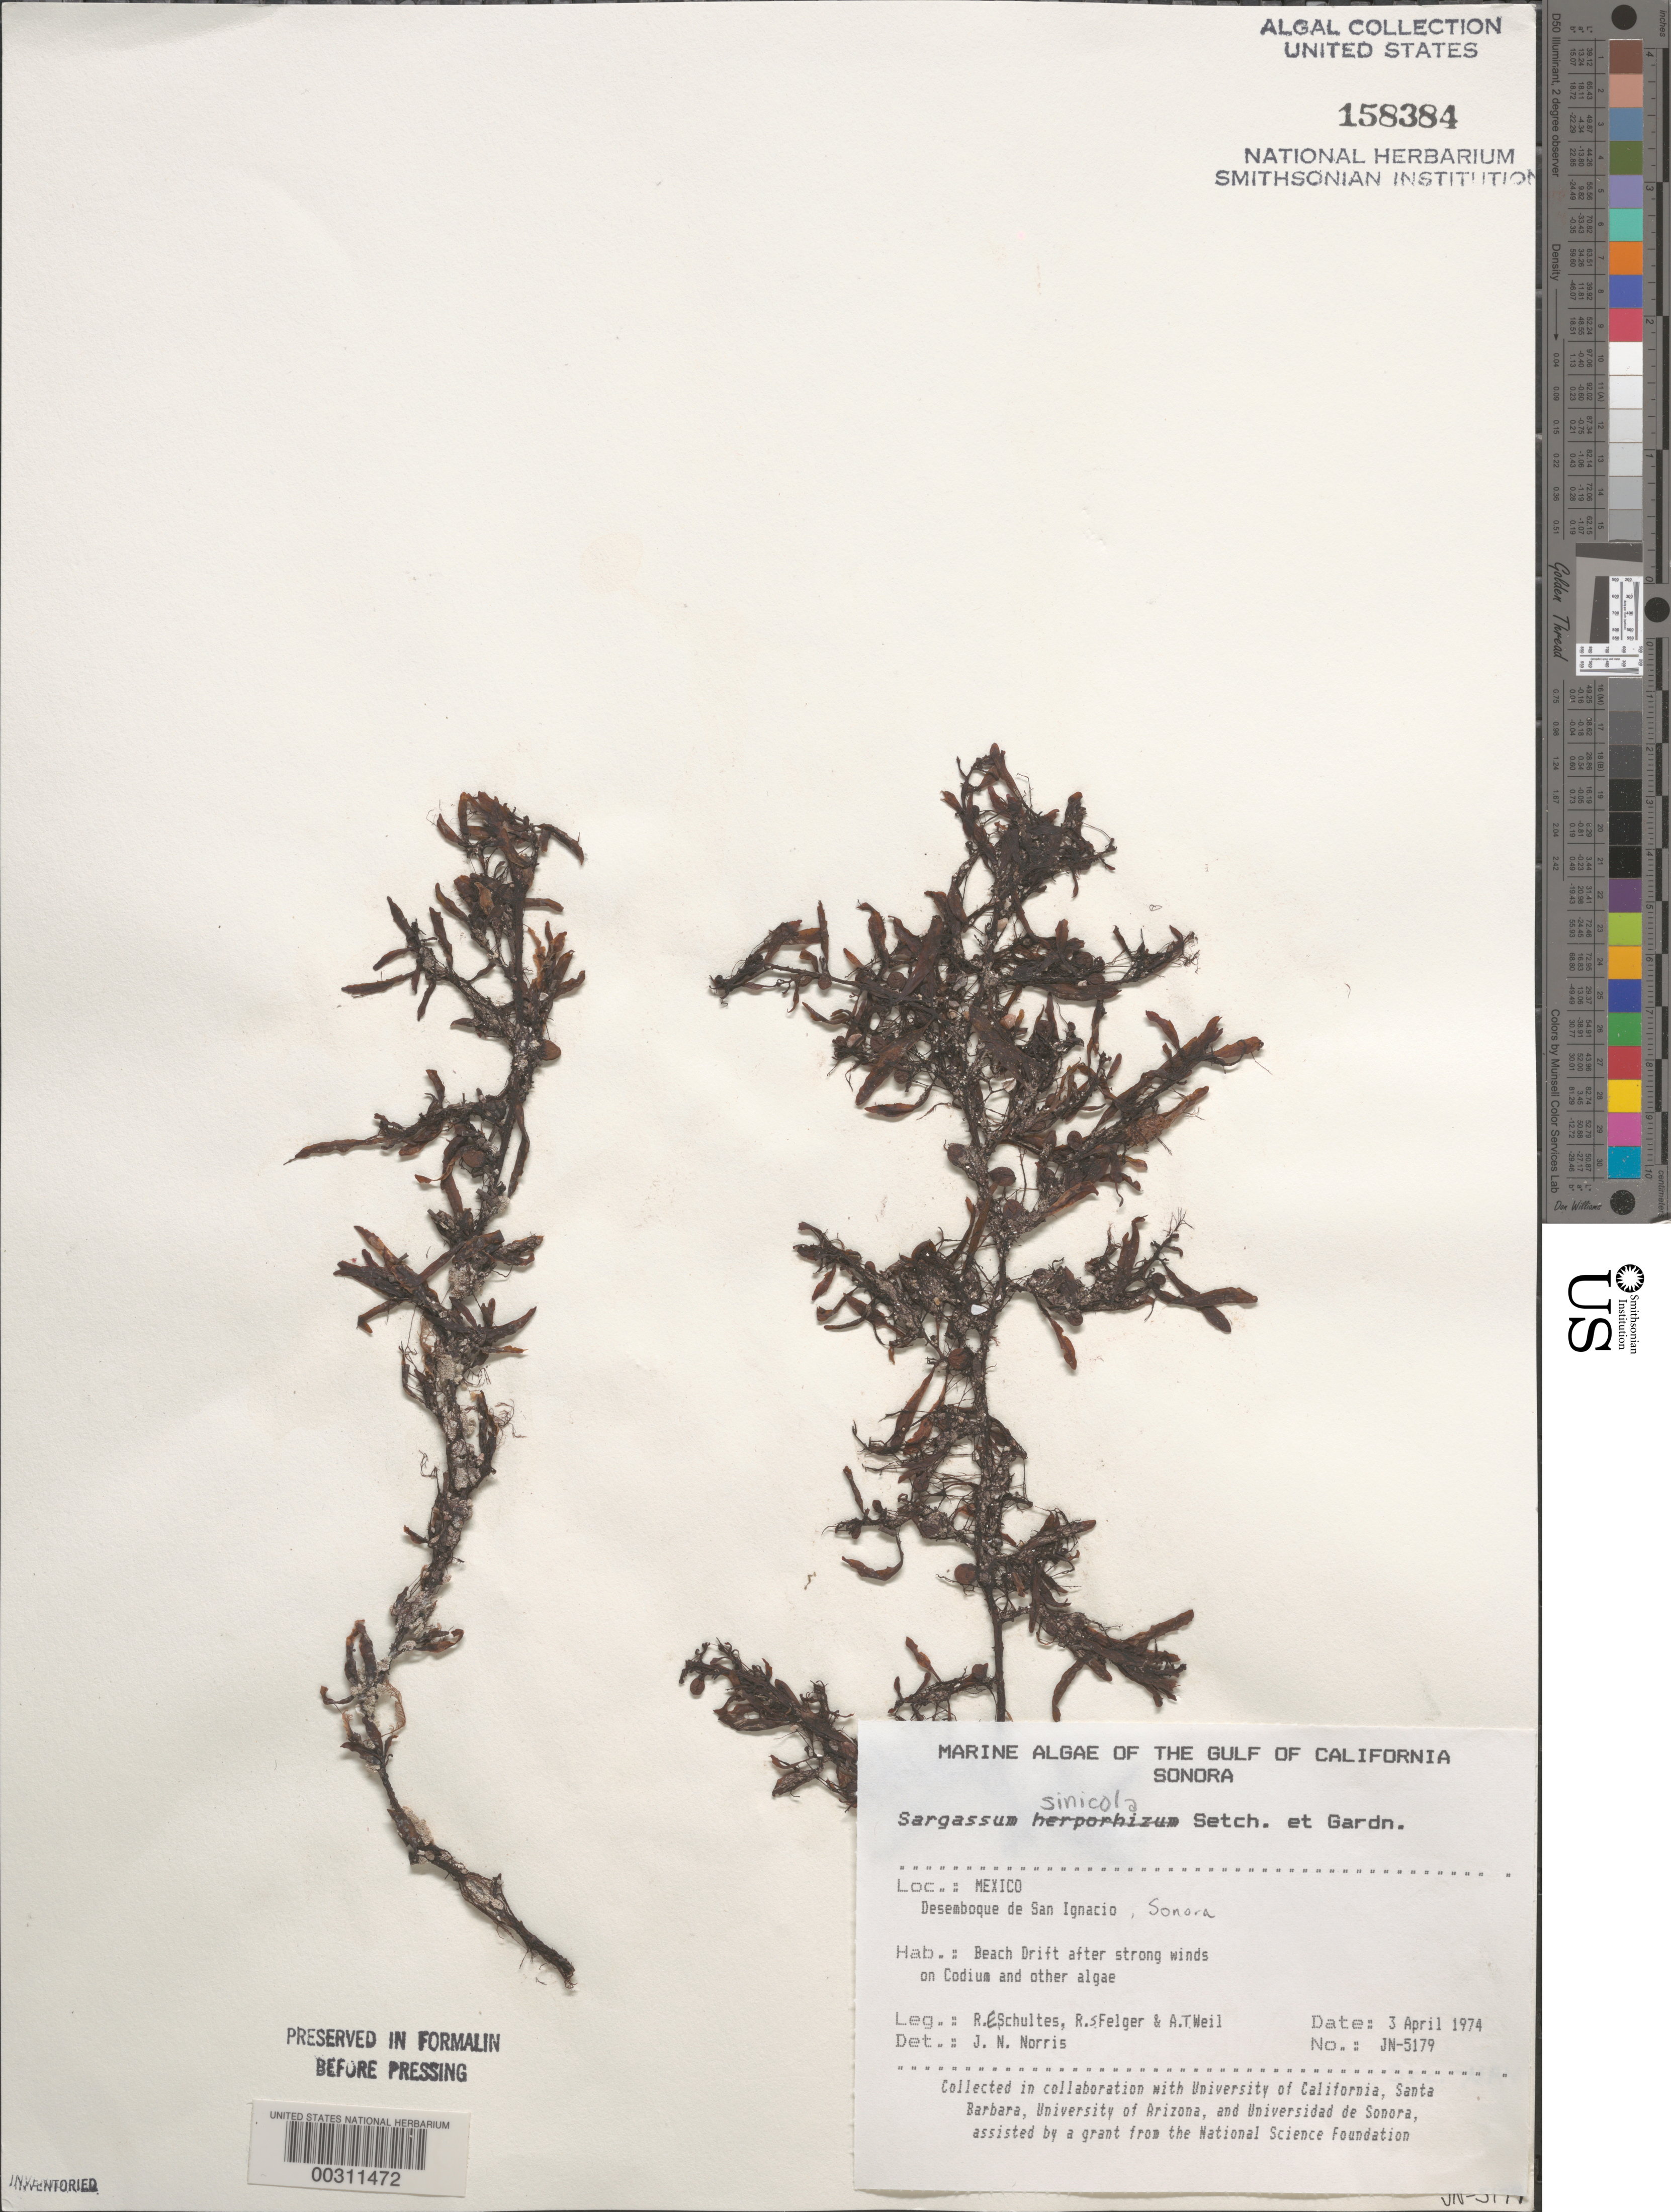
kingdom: Chromista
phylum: Ochrophyta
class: Phaeophyceae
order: Fucales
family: Sargassaceae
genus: Sargassum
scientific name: Sargassum sinicola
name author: Setchell & N.L. Gardner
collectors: R. E. Schultes, R. S. Felger & A. T. Weil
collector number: JN-5179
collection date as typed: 03 Apr 1974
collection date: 1974-04-03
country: Mexico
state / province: Sonora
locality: Desemboque de San Ignacio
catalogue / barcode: US 158384